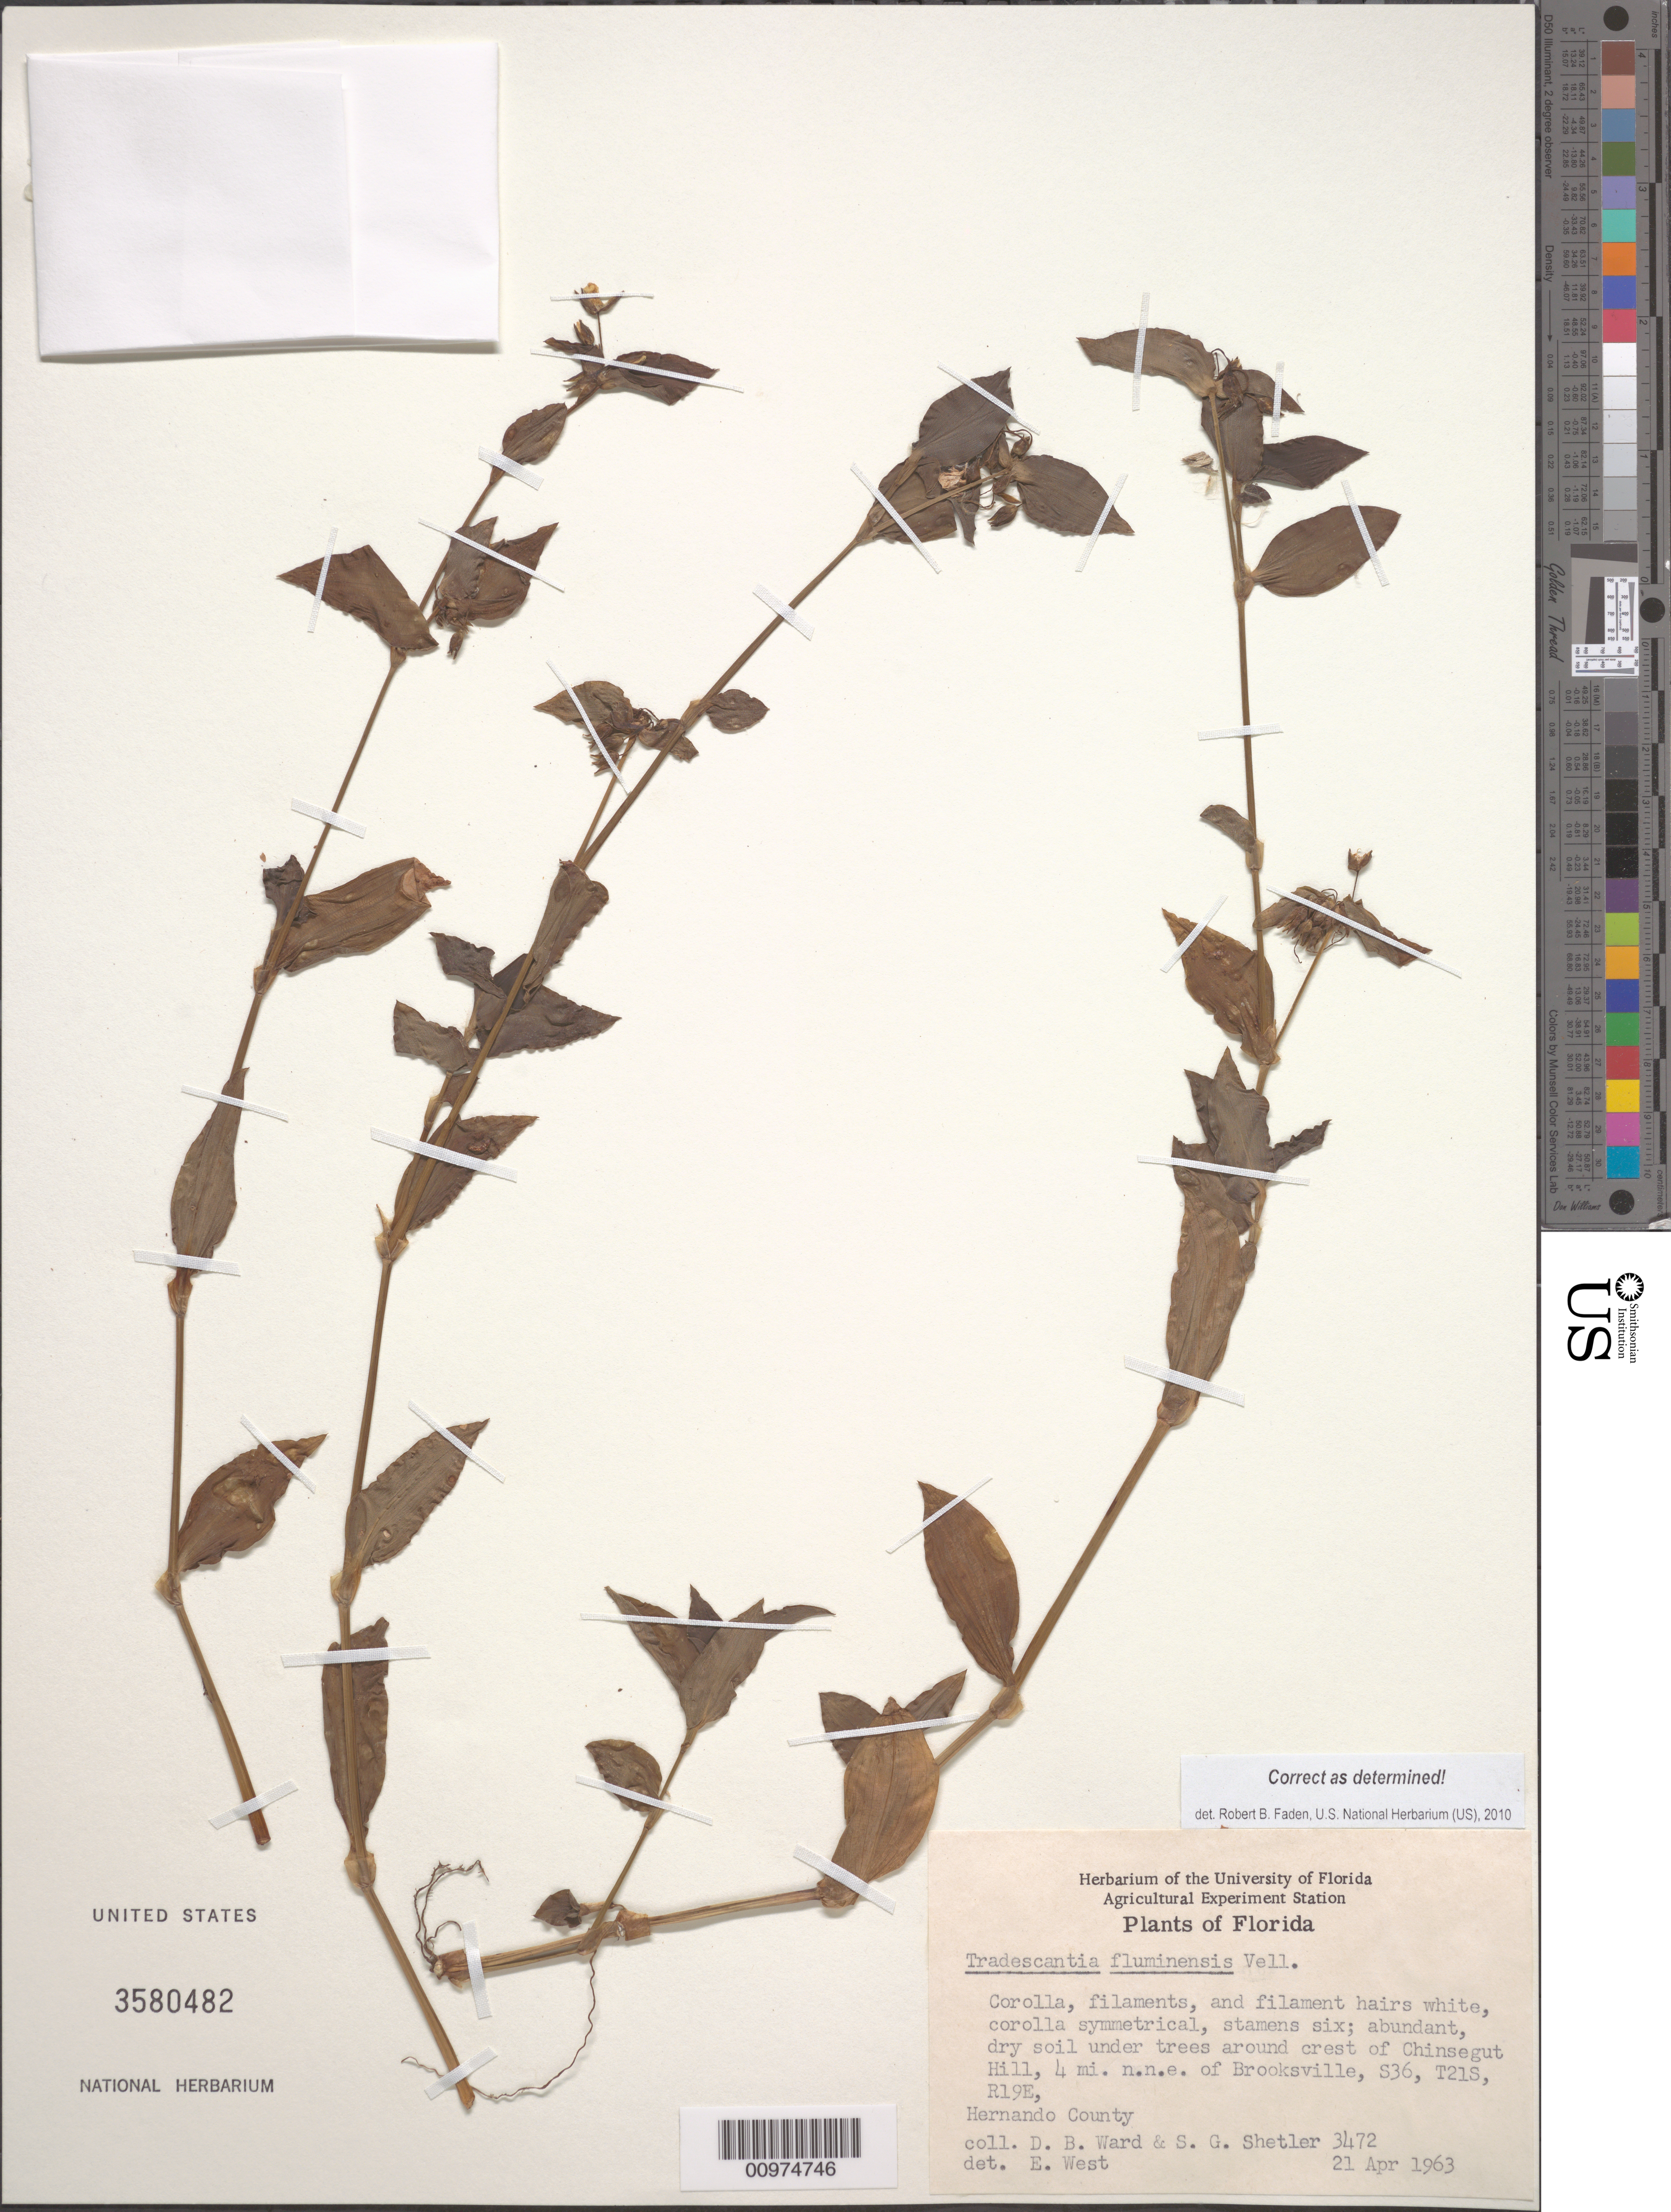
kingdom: Plantae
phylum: Tracheophyta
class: Liliopsida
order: Commelinales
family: Commelinaceae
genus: Tradescantia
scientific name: Tradescantia fluminensis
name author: Vell.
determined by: Faden, Robert B., (US), Smithsonian Institution - National Museum of Natural History (UNITED STATES)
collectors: D. B. Ward & S. Shetler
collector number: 3472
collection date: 1963-04-21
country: United States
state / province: Florida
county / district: Hernando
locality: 4 mi n.n.e. of Brooksville, S36, T21S, R19E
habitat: dry soil under trees around crest of Chinsegut Hill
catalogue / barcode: US 3580482